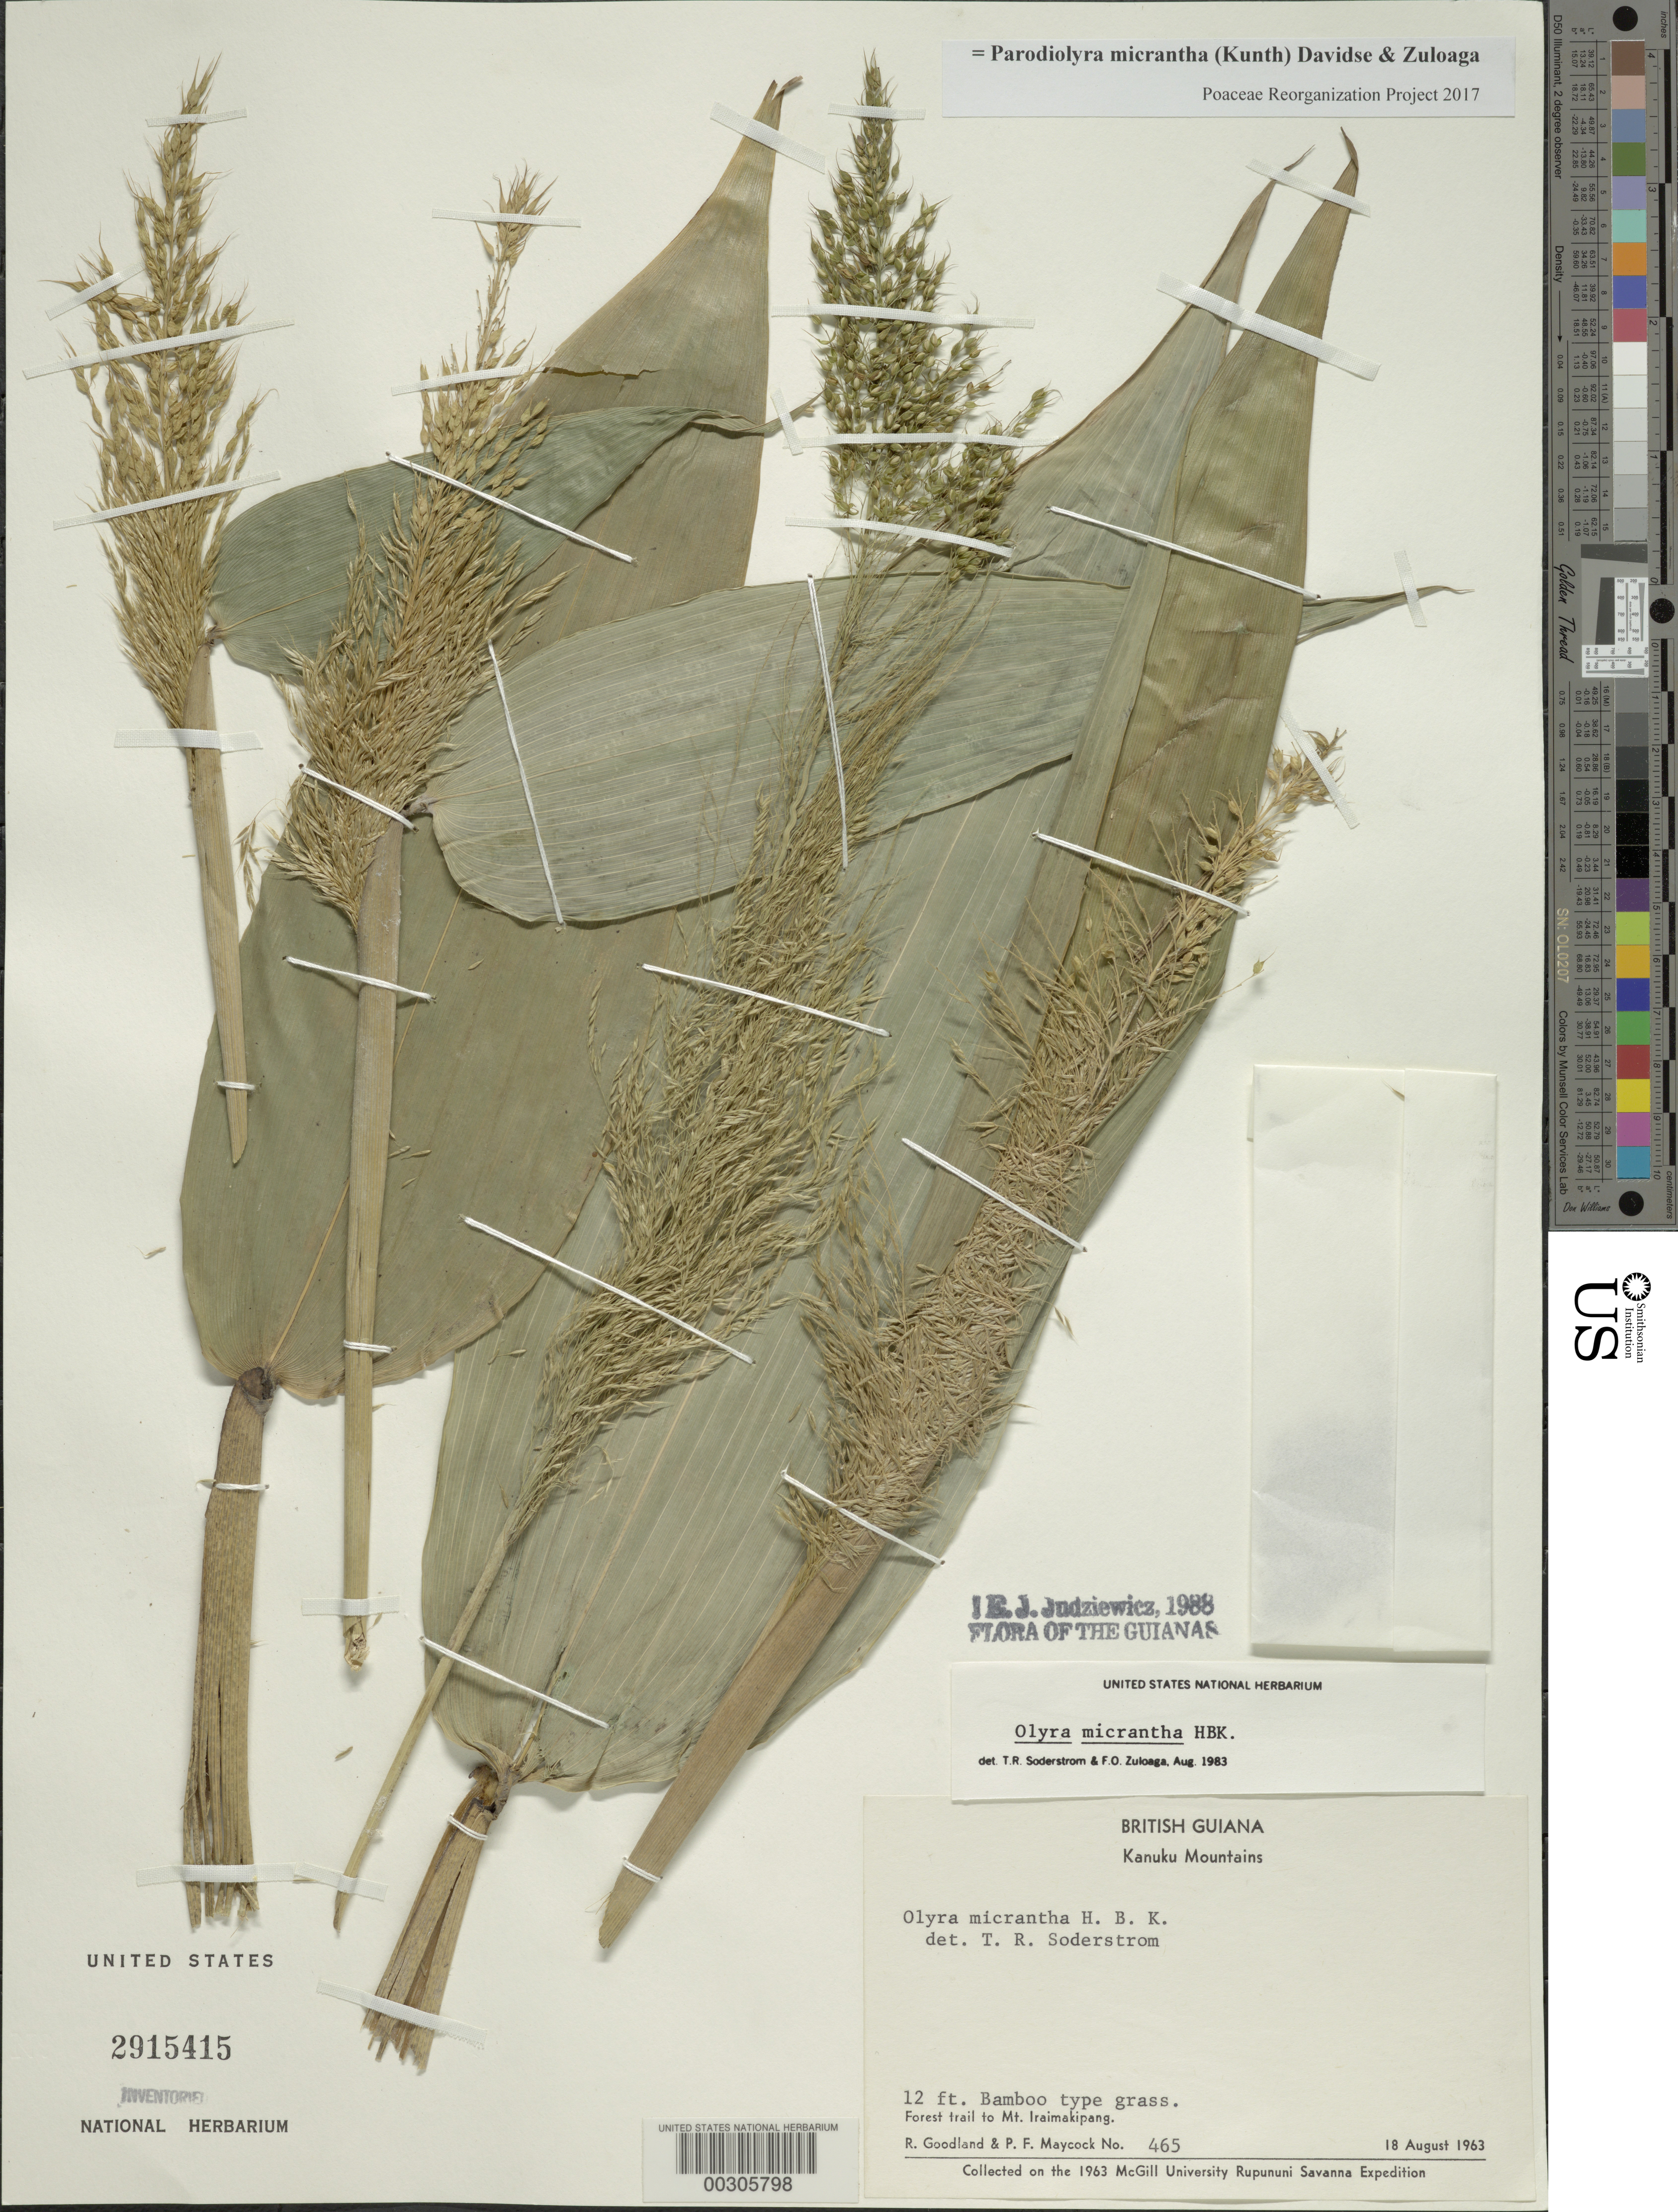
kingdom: Plantae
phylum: Tracheophyta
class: Liliopsida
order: Poales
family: Poaceae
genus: Parodiolyra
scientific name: Parodiolyra micrantha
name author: (Kunth) Davidse & Zuloaga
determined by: Poaceae Reorganization Project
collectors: R. Goodland & P. Maycock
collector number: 465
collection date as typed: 18 Aug 1963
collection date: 1963-08-18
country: Guyana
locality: Kanuku mountains, mt. iraimakipang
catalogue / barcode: US 2915415